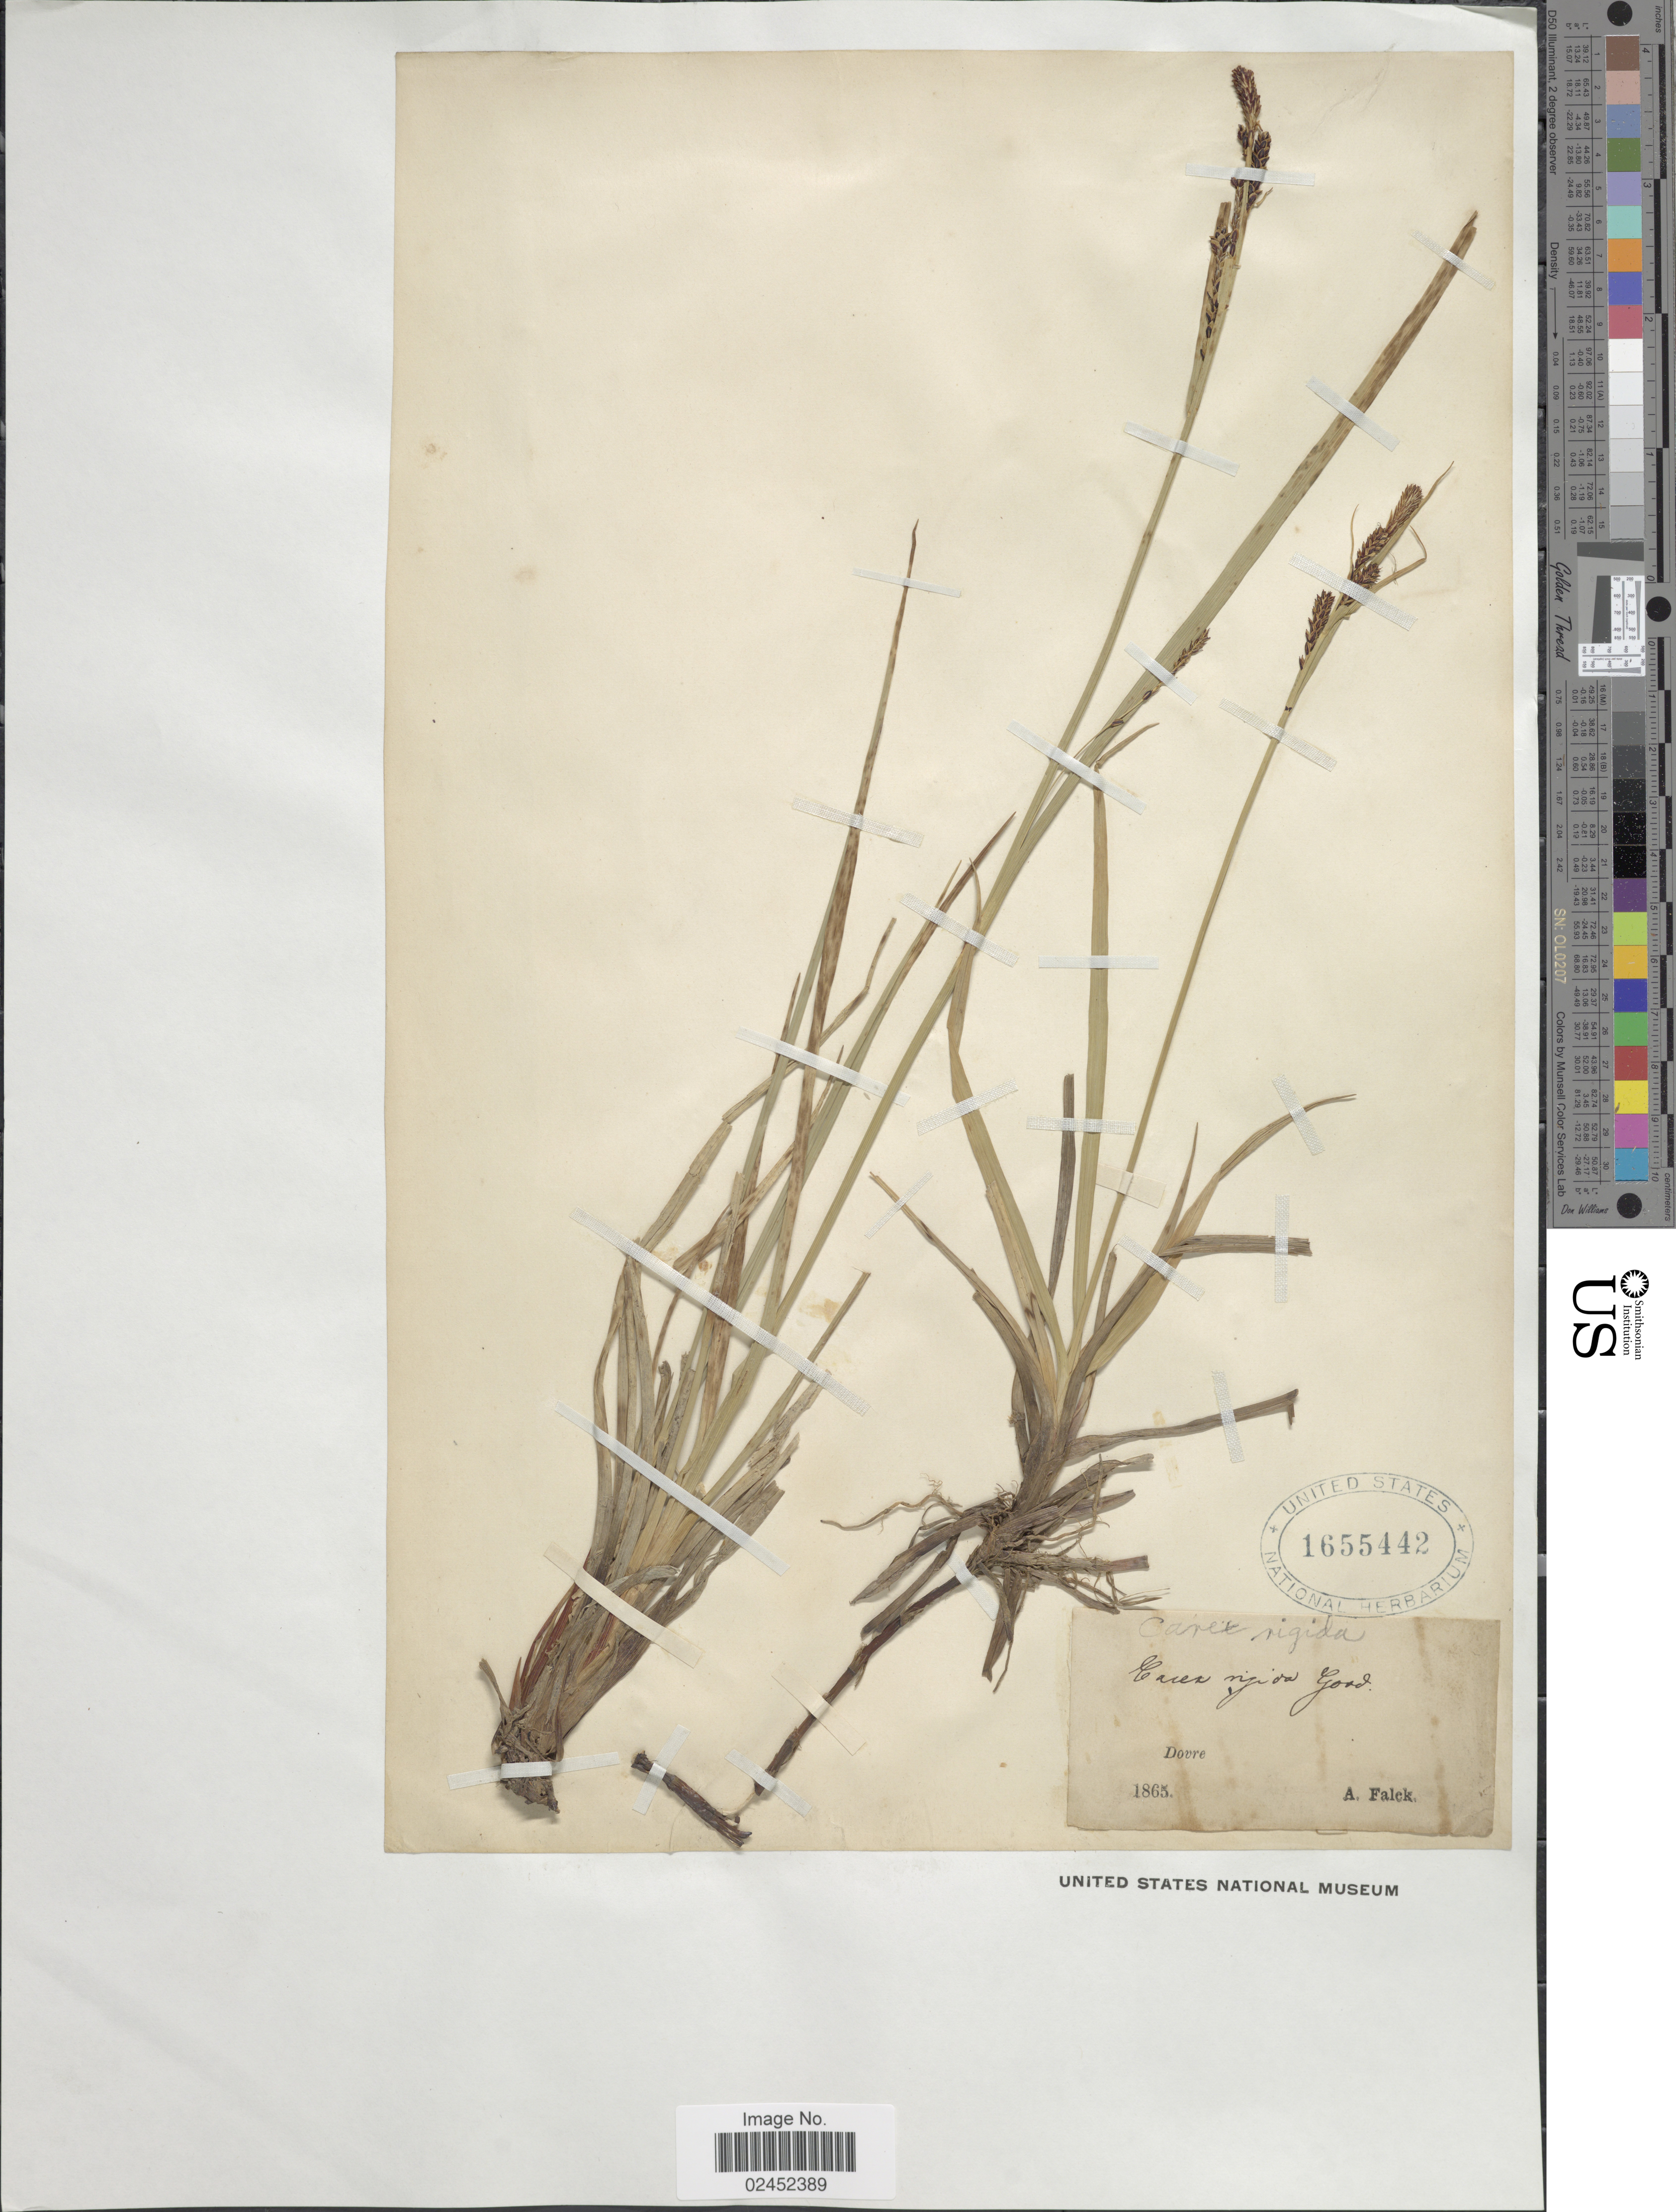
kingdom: Plantae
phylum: Tracheophyta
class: Liliopsida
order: Poales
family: Cyperaceae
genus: Carex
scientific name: Carex bigelowii subsp. bigelowii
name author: Torr. ex Schwein.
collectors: A. Falck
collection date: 1865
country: Norway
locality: Dovre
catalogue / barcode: US 1655442